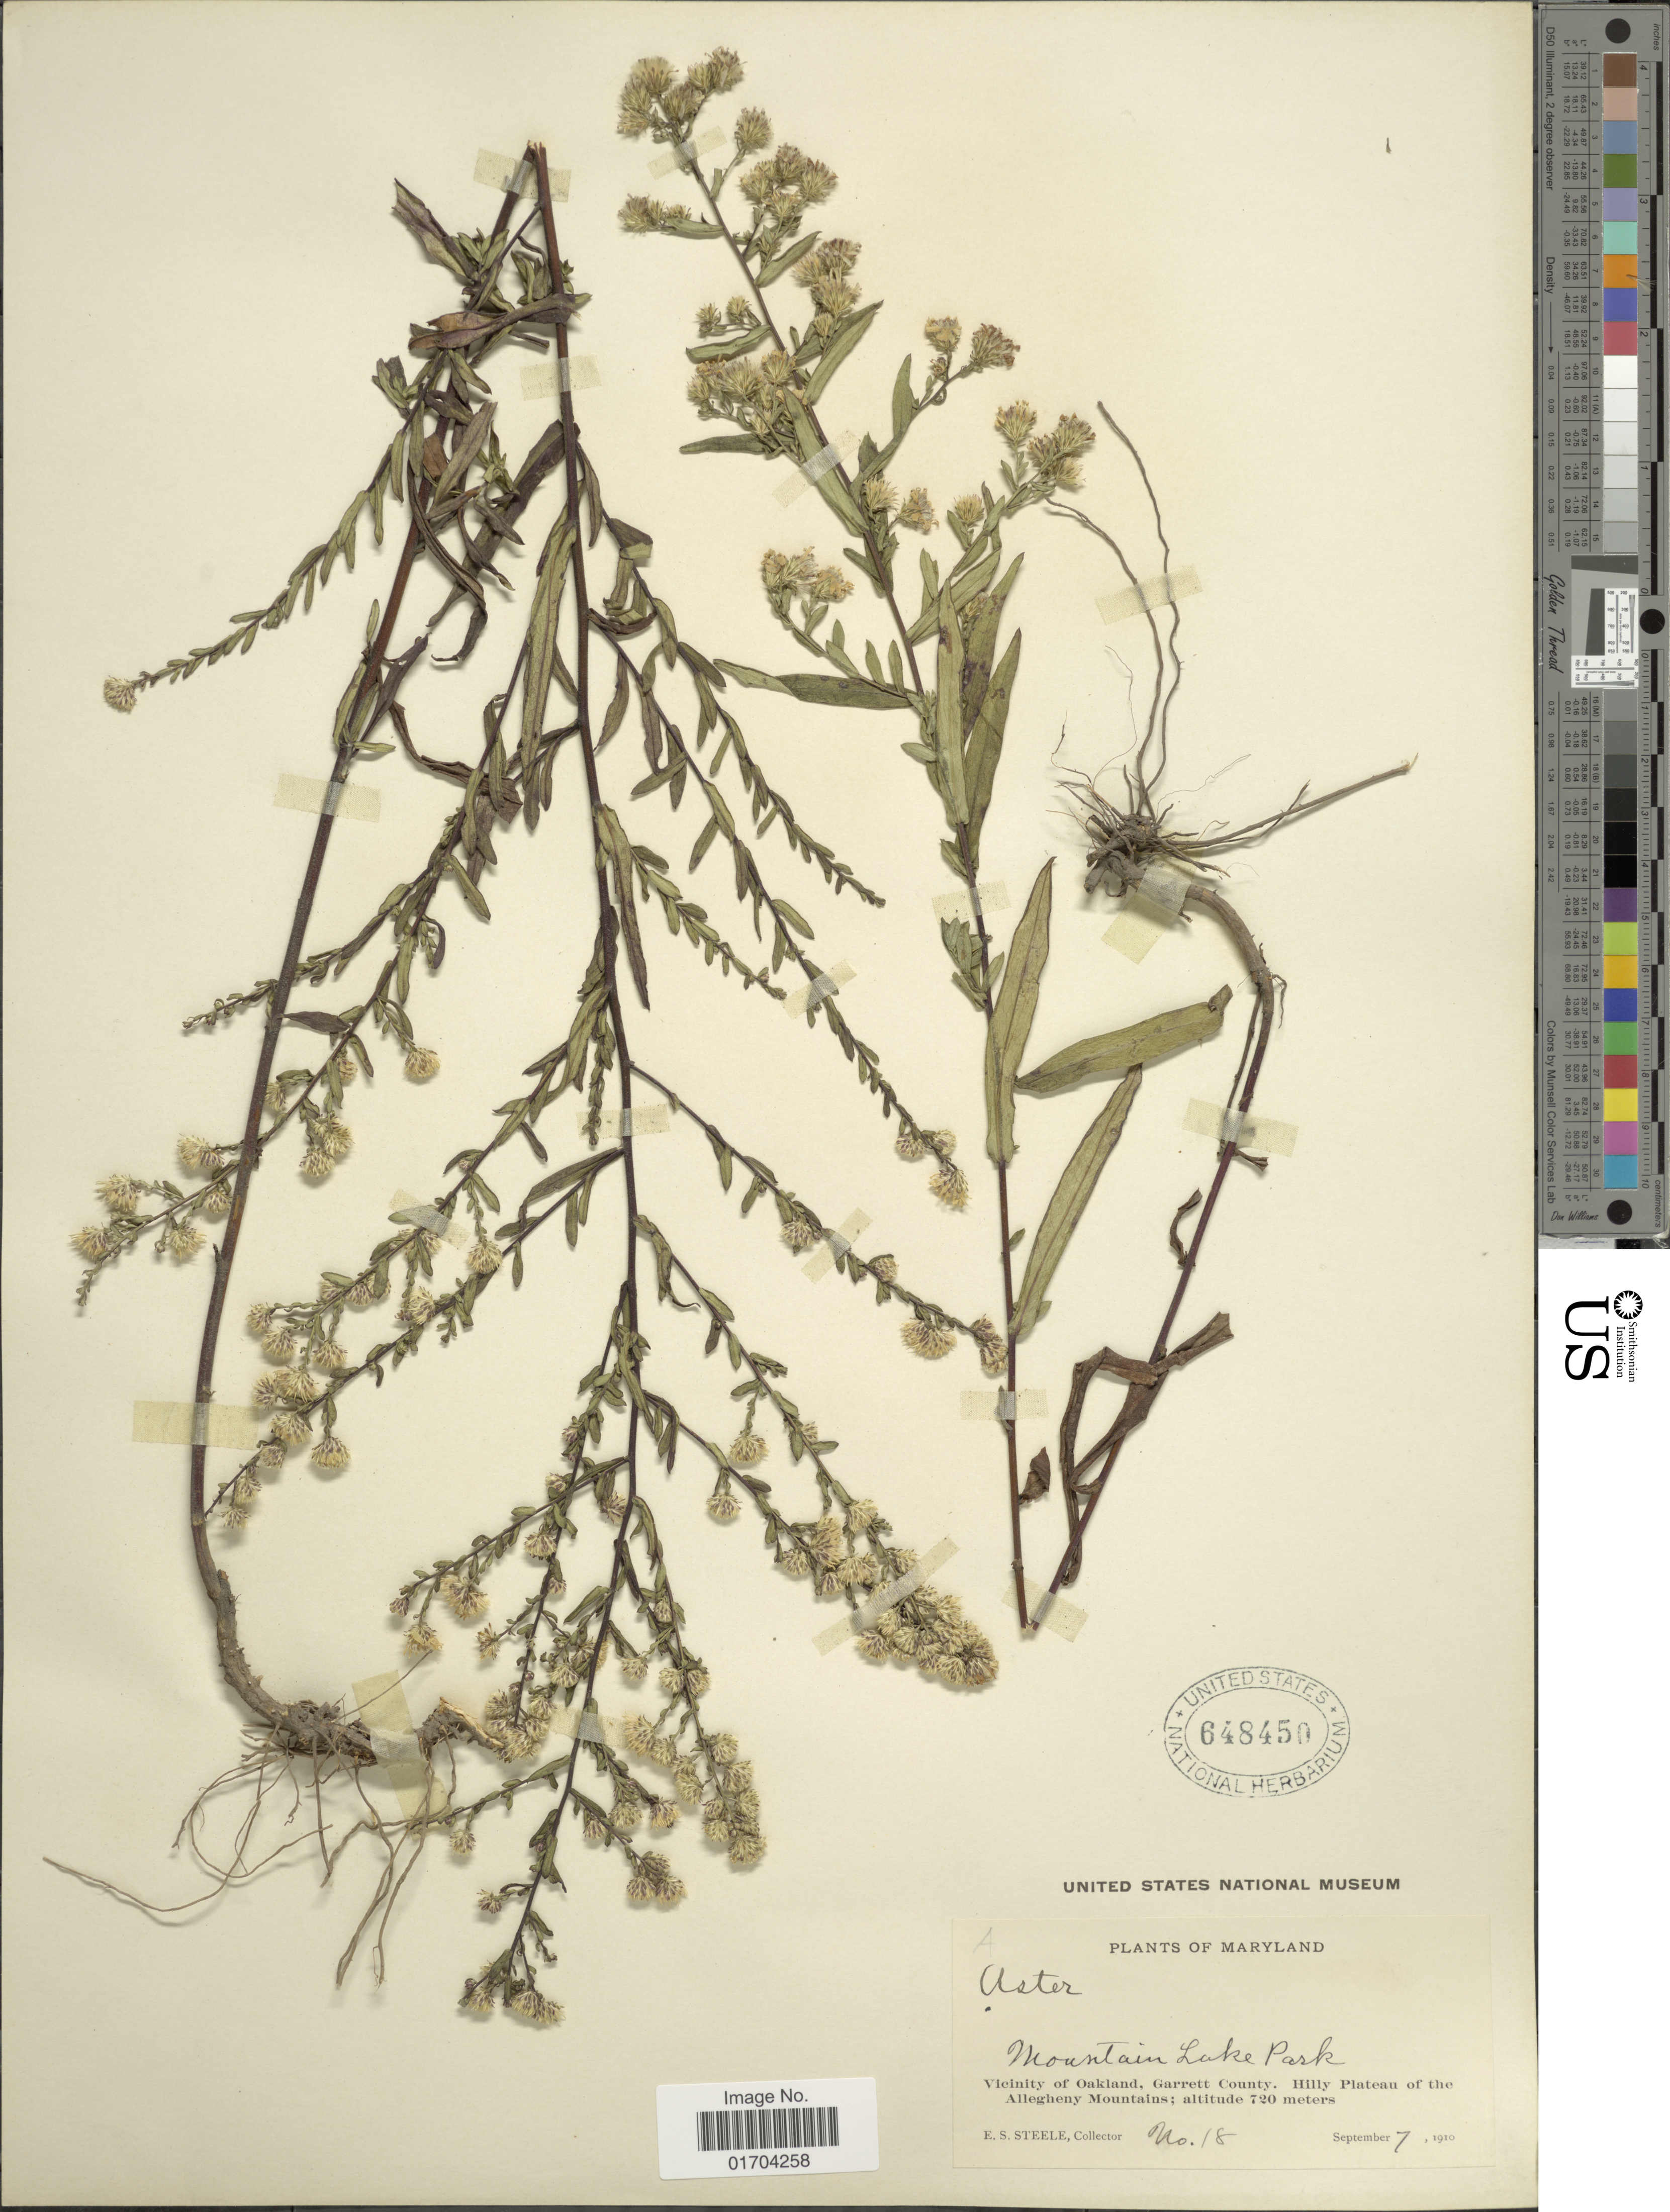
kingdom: Plantae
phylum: Tracheophyta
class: Magnoliopsida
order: Asterales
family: Asteraceae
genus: Symphyotrichum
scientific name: Symphyotrichum sp.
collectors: E. Steele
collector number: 18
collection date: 1910-09-07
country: United States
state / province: Maryland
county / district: Garrett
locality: Mountain Lake Park, Vicinity of Oakland, Garrett County. Hilly Plateau of the Allegheny Mountains.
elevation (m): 720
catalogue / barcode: US 648450